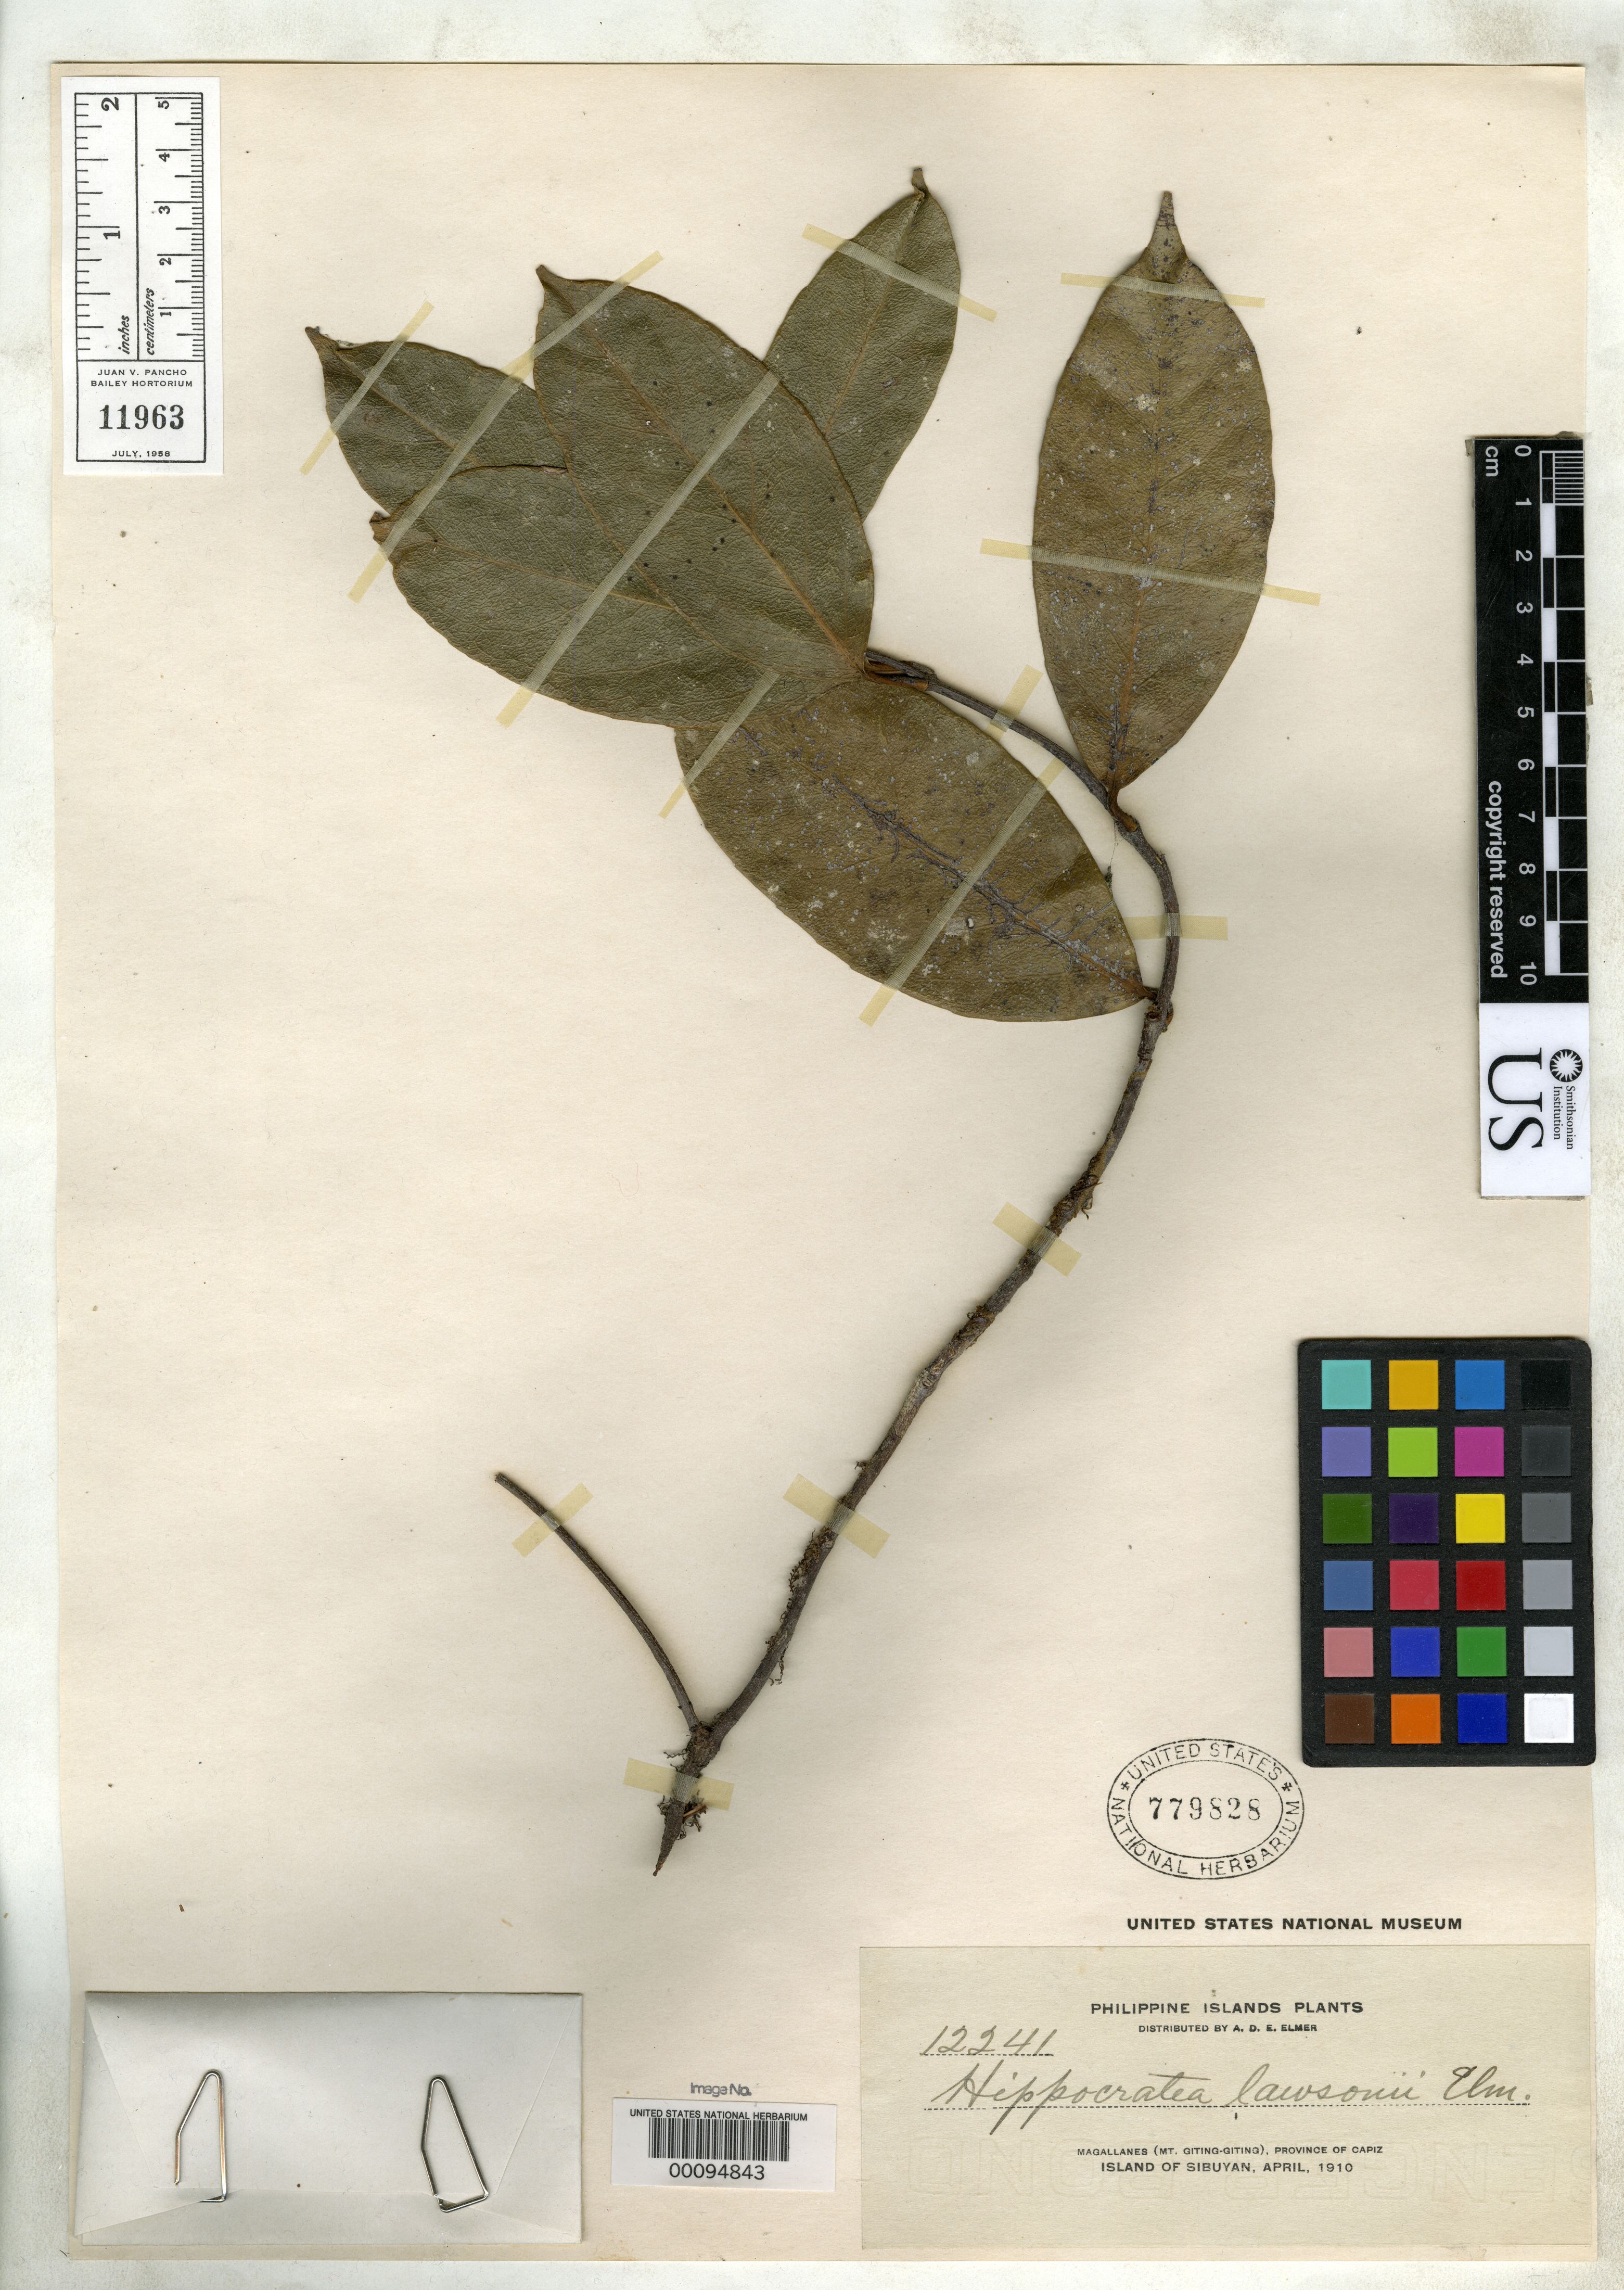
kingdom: Plantae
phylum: Tracheophyta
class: Magnoliopsida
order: Celastrales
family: Celastraceae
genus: Hippocratea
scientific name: Hippocratea lawsonii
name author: Elmer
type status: Isotype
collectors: A. D. E. Elmer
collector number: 12241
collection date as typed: Apr 1910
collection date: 1910-04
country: Philippines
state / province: Mimaropa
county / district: Romblon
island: Sibuyan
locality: Magallanes (Mt. Giting-Giting), Province of Capiz, Island of Sibuyan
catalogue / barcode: US 779828